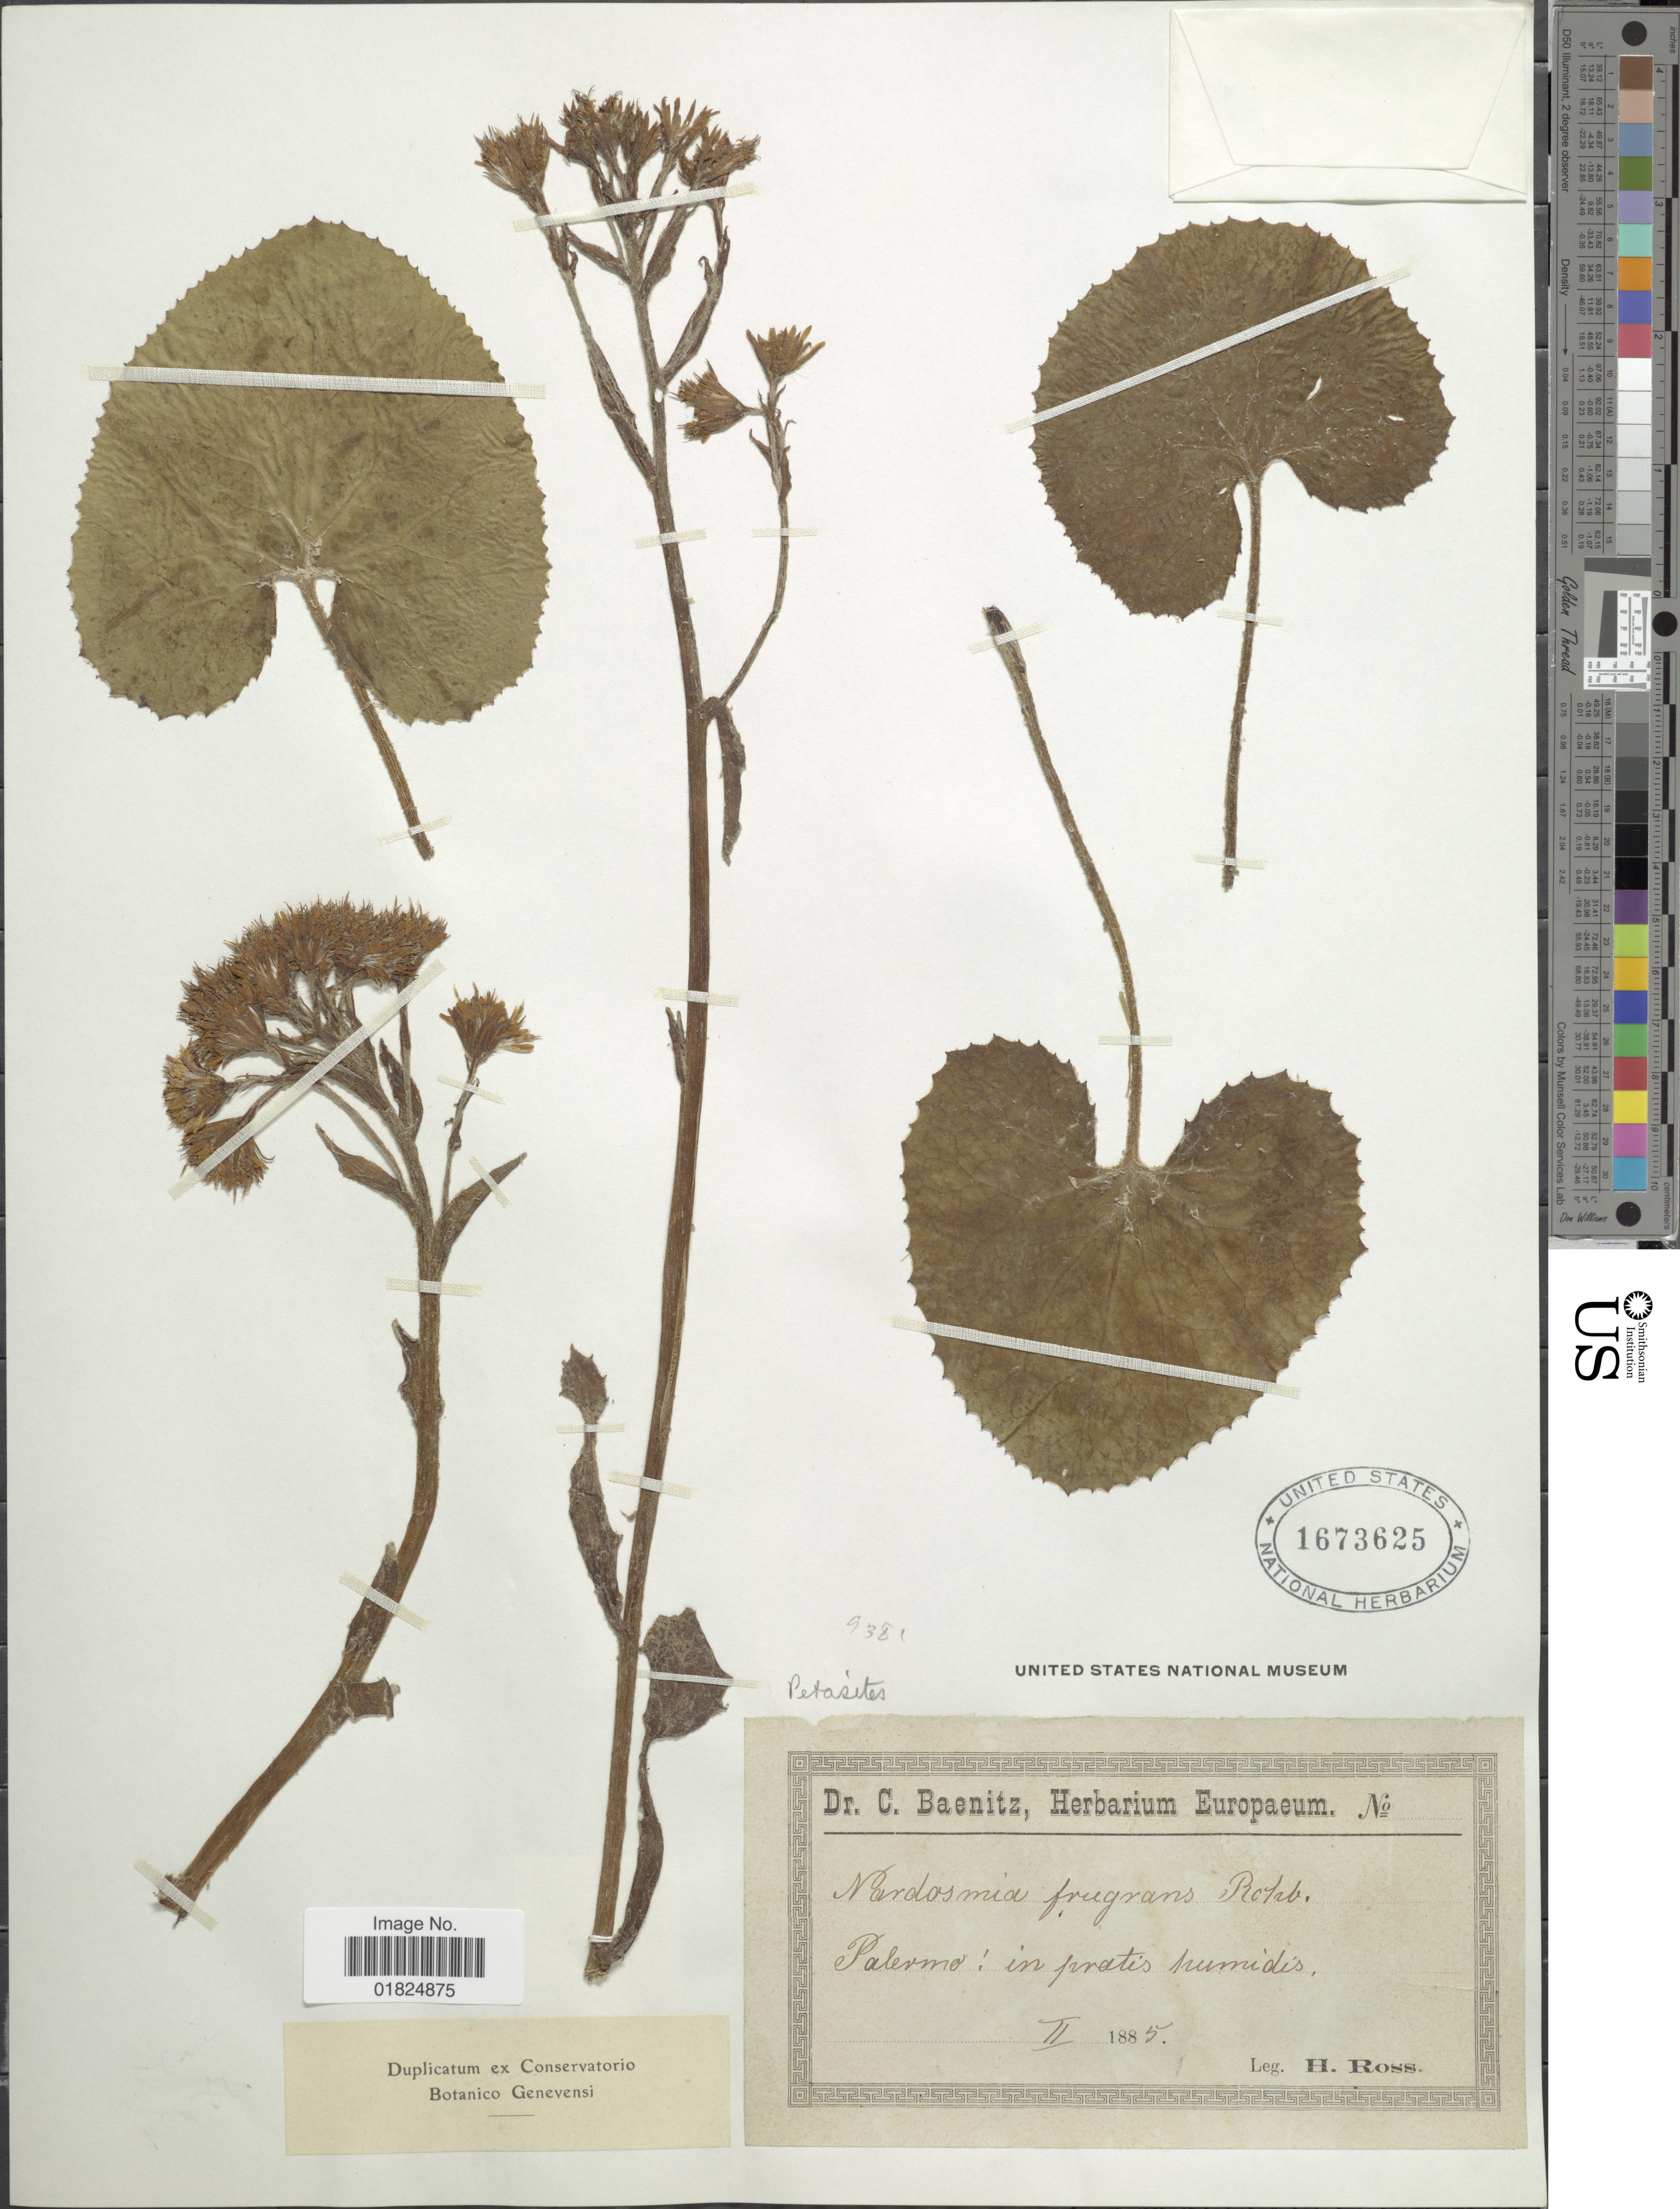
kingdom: Plantae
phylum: Tracheophyta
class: Magnoliopsida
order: Asterales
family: Asteraceae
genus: Petasites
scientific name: Petasites pyrenaicus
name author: (L.) López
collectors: H. Ross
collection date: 1885-02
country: Italy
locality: Palermo: in pratis humidis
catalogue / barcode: US 1673625